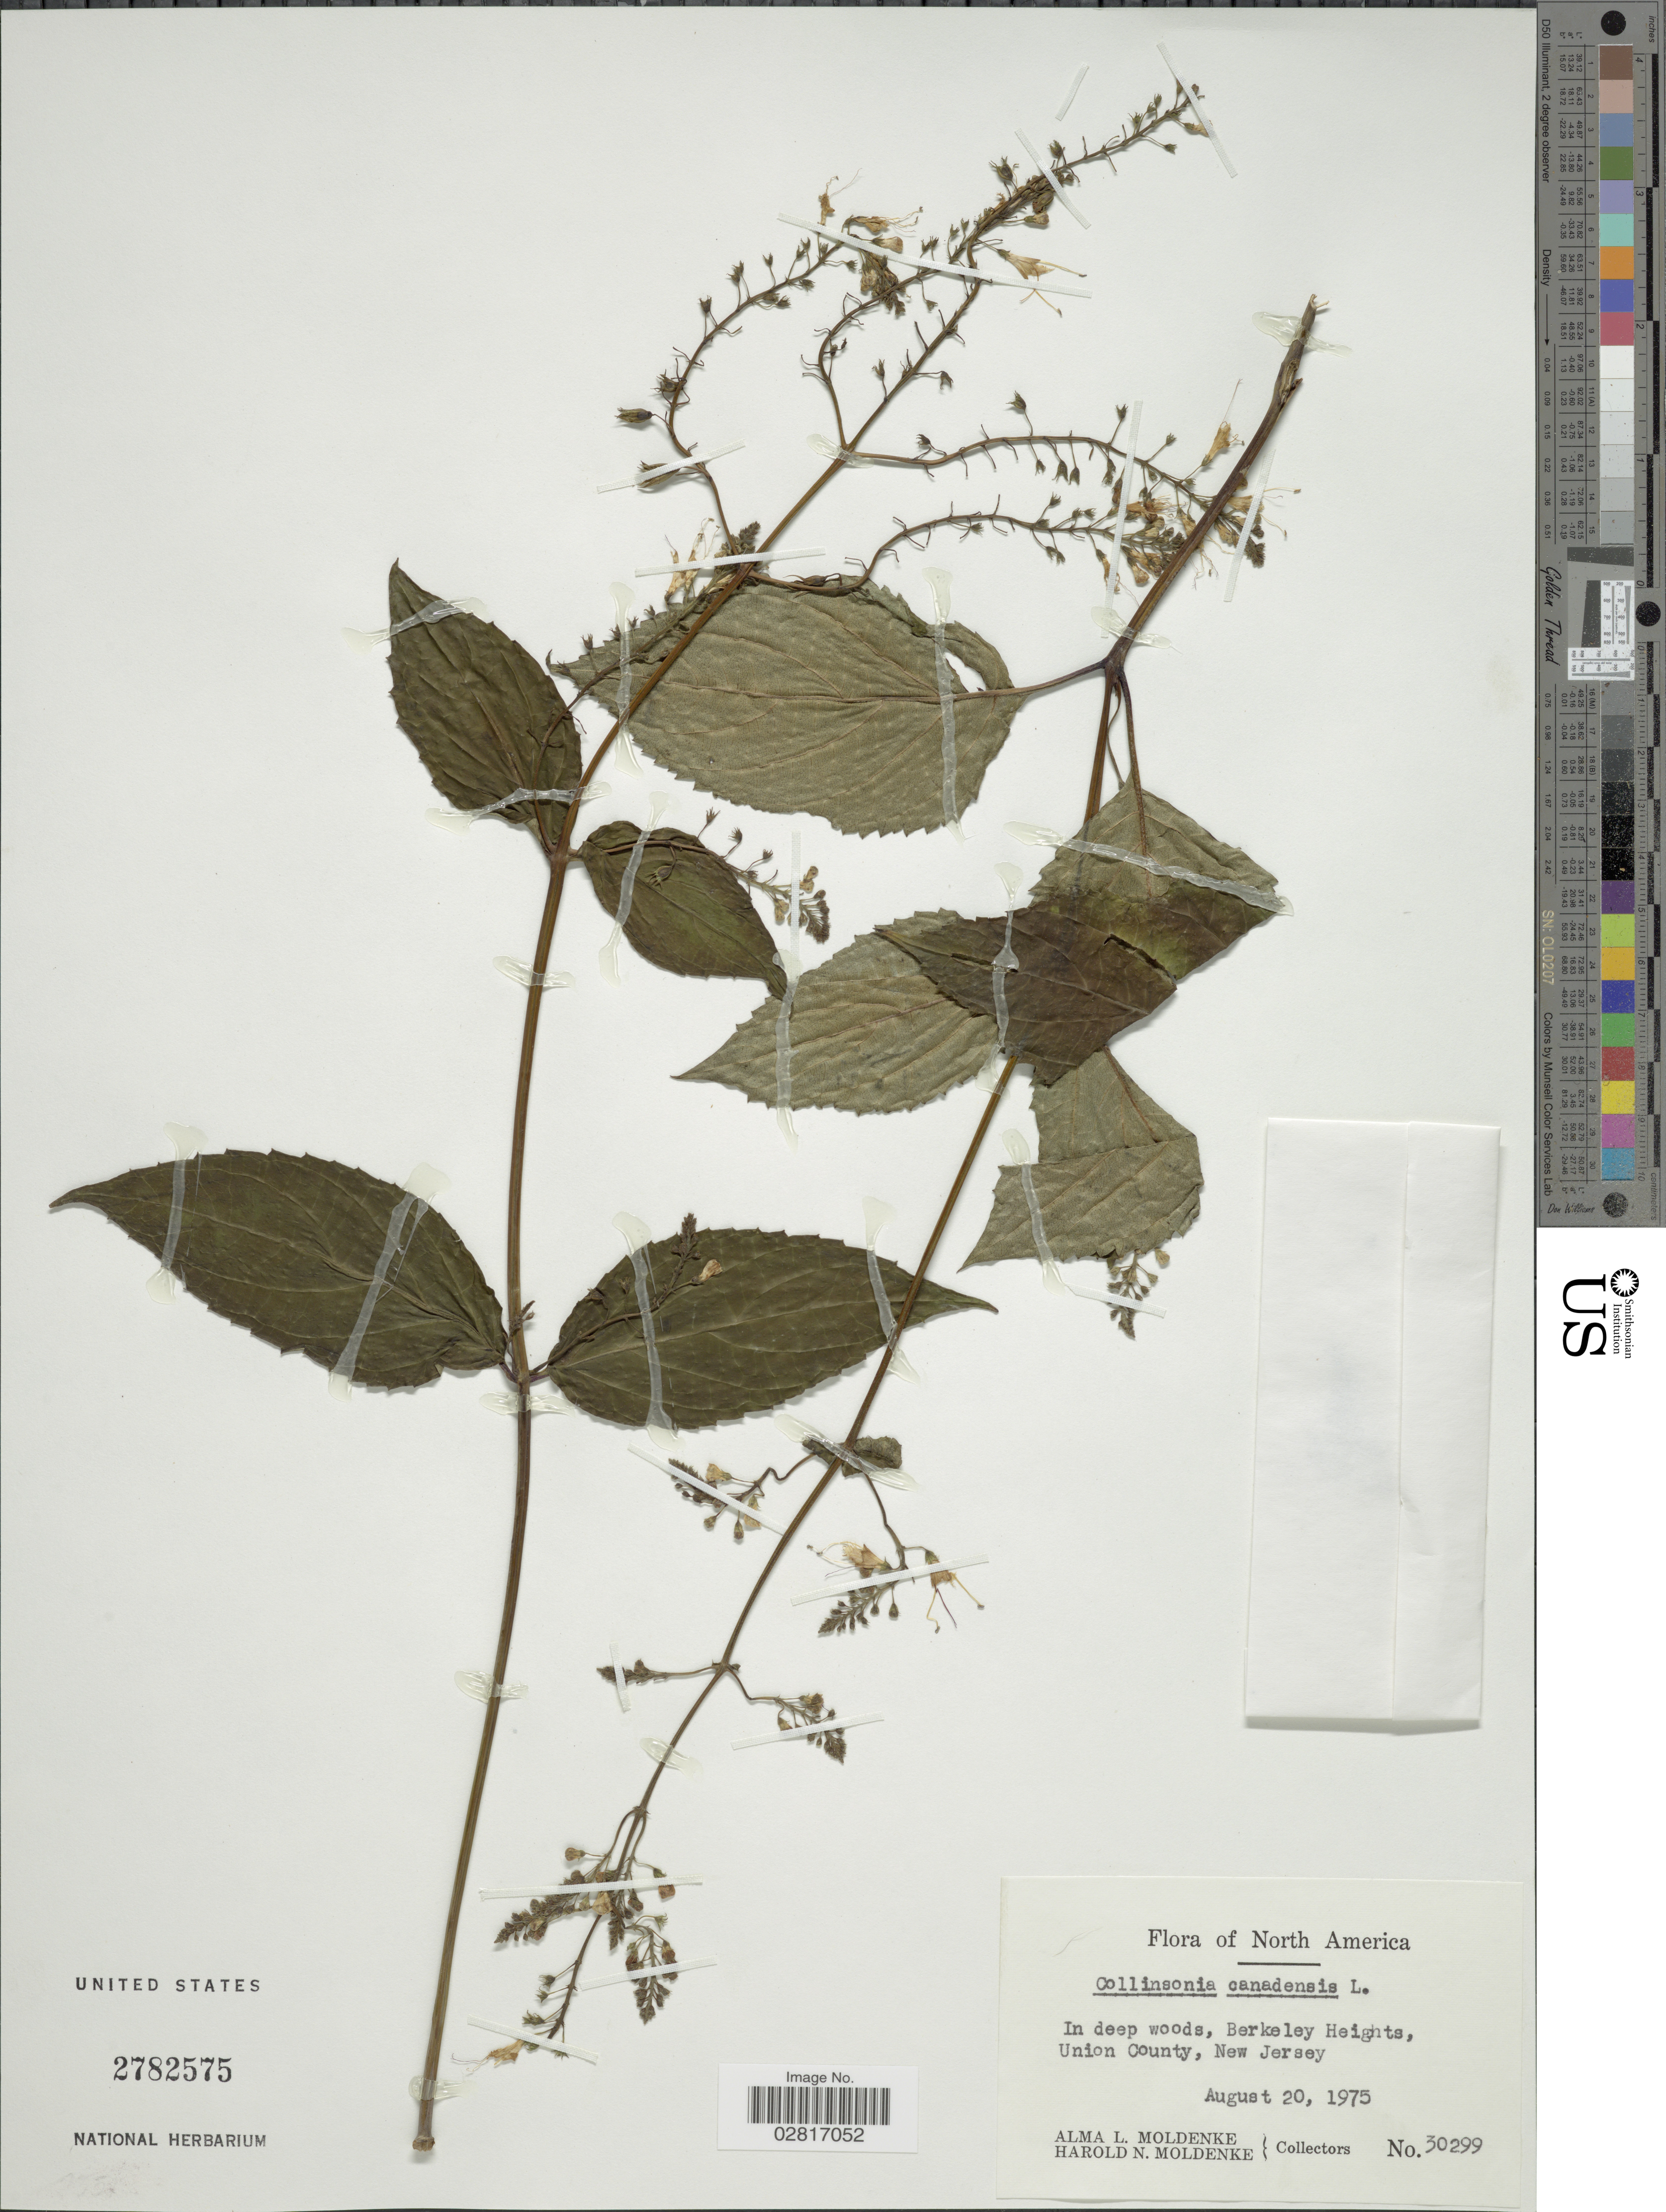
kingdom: Plantae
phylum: Tracheophyta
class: Magnoliopsida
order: Lamiales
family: Lamiaceae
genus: Collinsonia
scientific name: Collinsonia canadensis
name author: L.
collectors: A. L. Moldenke & H. N. Moldenke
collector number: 30299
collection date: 1975-08-20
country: United States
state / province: New Jersey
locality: Berkeley Heights, Union County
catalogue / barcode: US 2782575